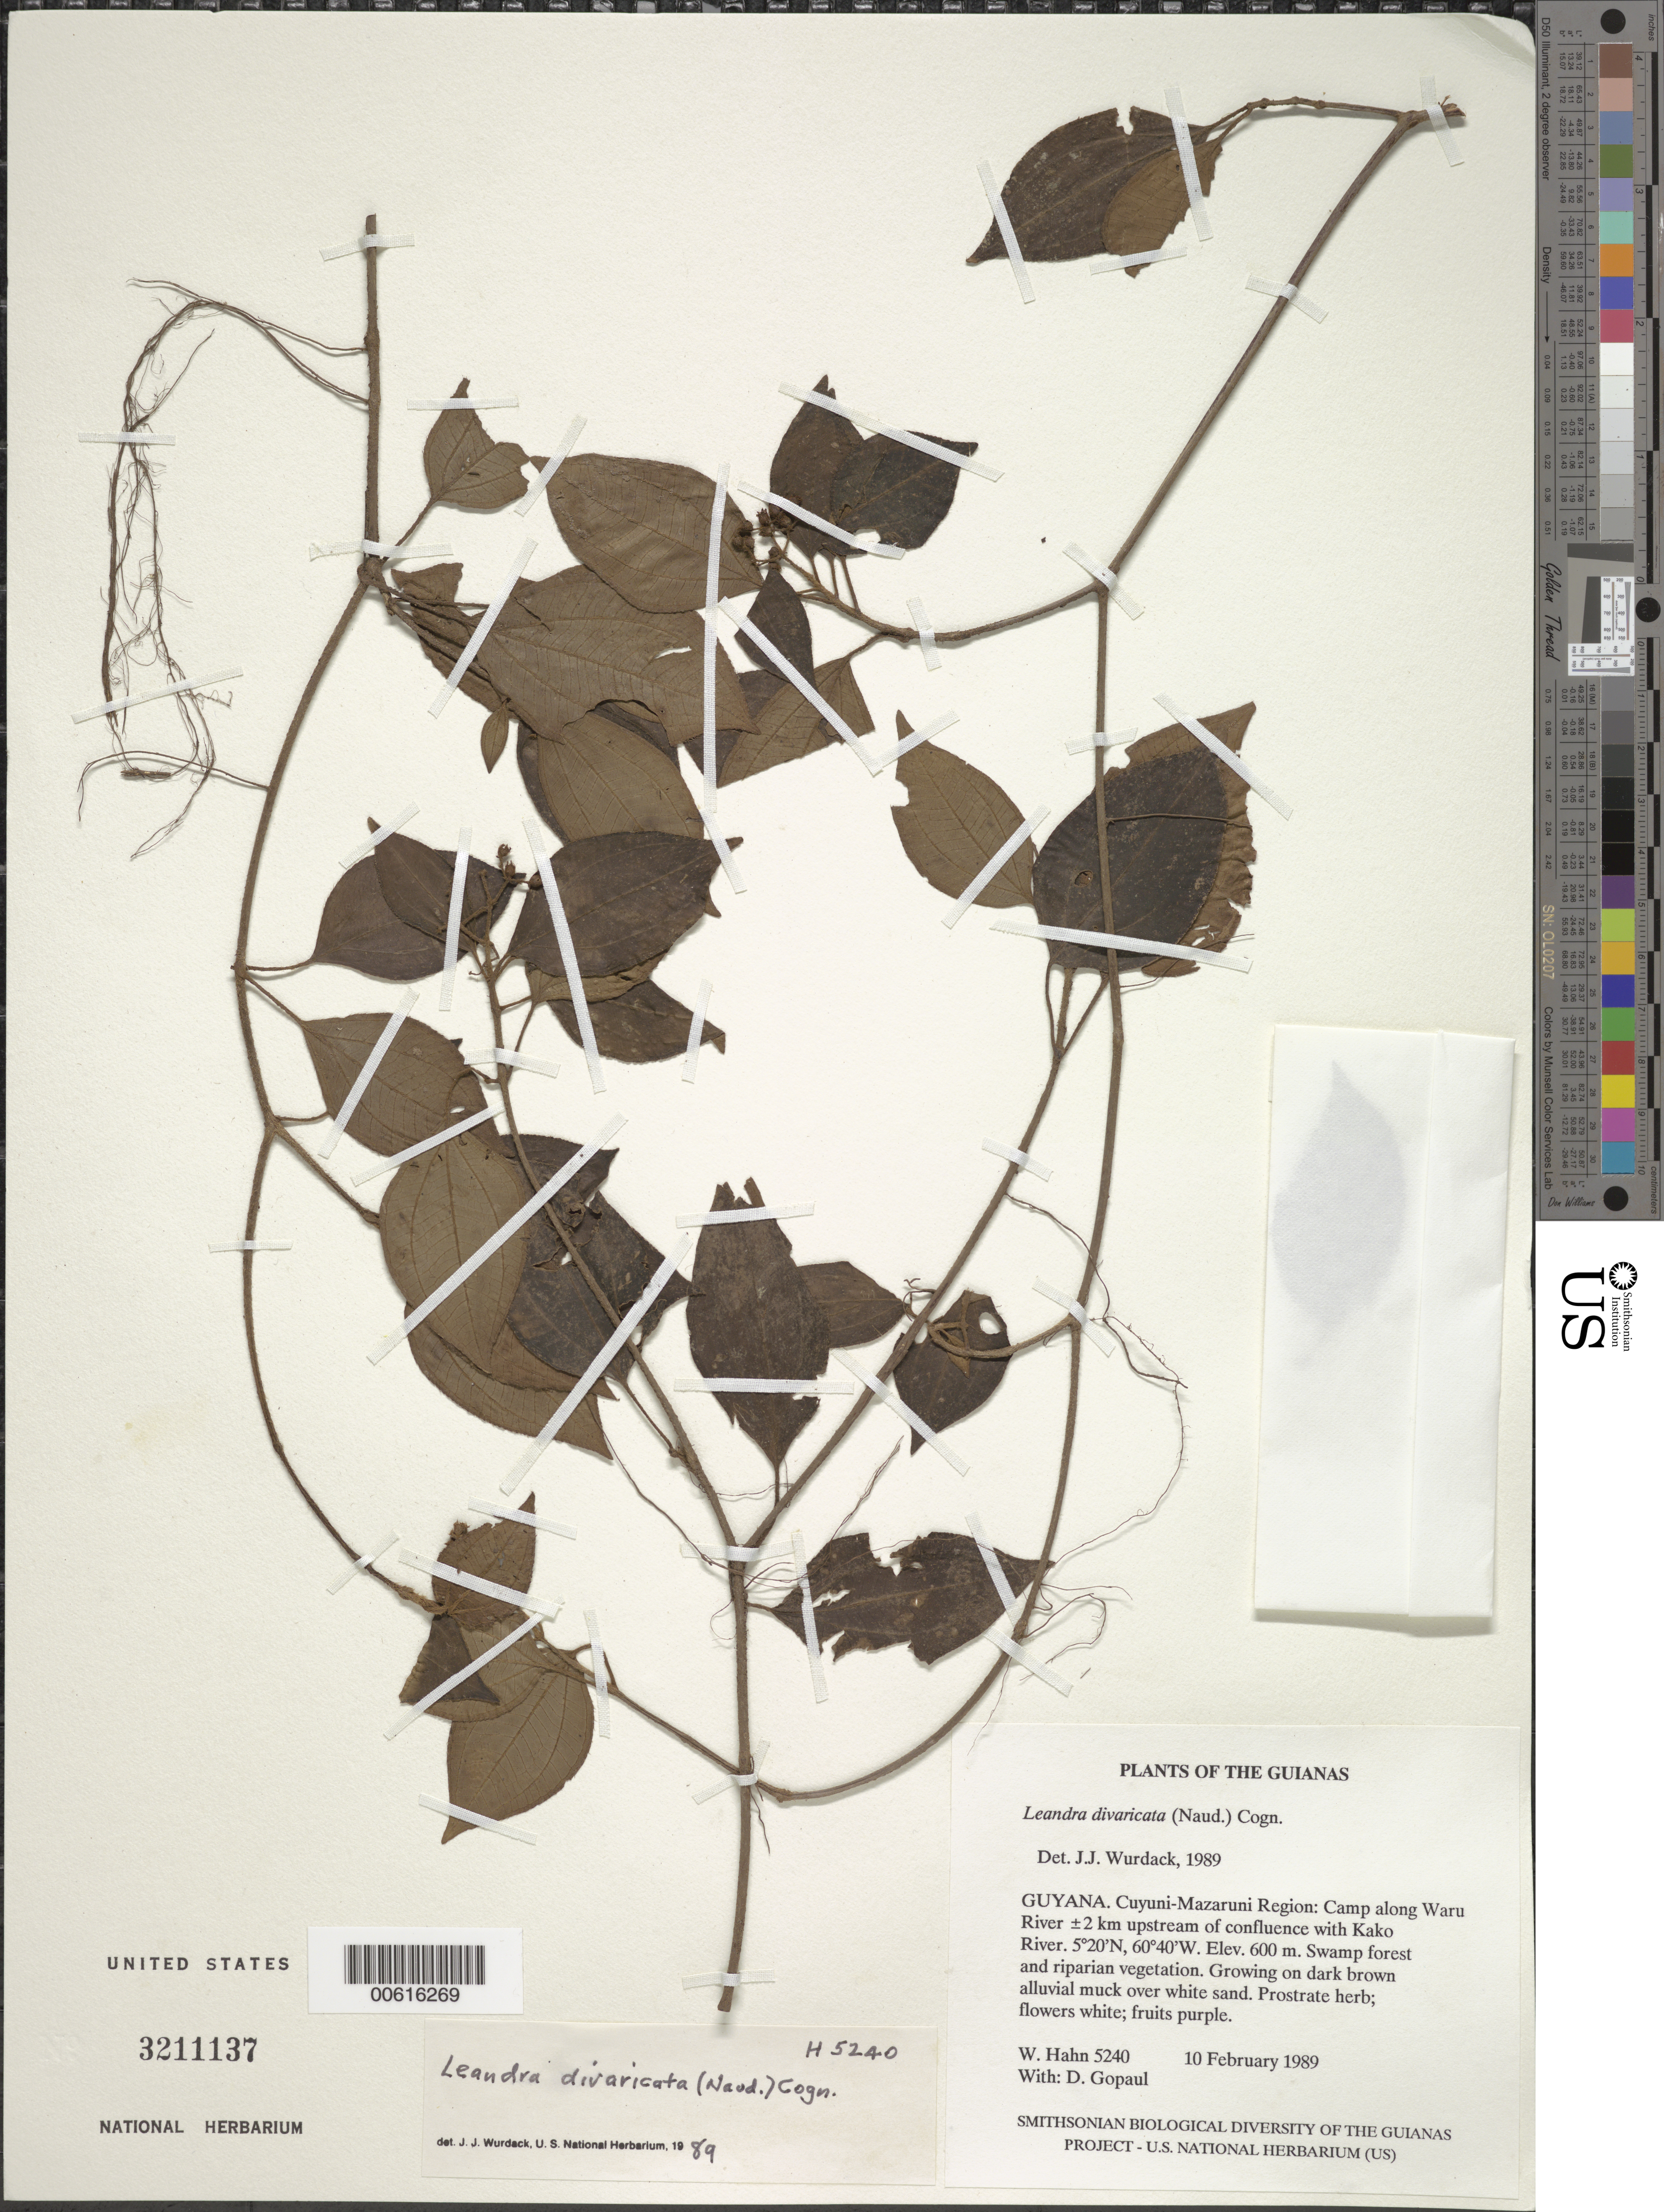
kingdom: Plantae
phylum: Tracheophyta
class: Magnoliopsida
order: Myrtales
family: Melastomataceae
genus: Leandra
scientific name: Leandra divaricata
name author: (Naudin) Cogn.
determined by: Wurdack, John J., (US), US (UNITED STATES)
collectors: W. Hahn & D. Gopaul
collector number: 5240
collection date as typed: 10 February 1989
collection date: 1989-02-10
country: Guyana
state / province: Cuyuni-Mazaruni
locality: Camp along Waruma River ±2 km upstream of confluence with Kako River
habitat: Swamp forest and Riparian vegetation Growing on dark brown alluvial muck over white sand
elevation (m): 600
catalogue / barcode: US 3211137